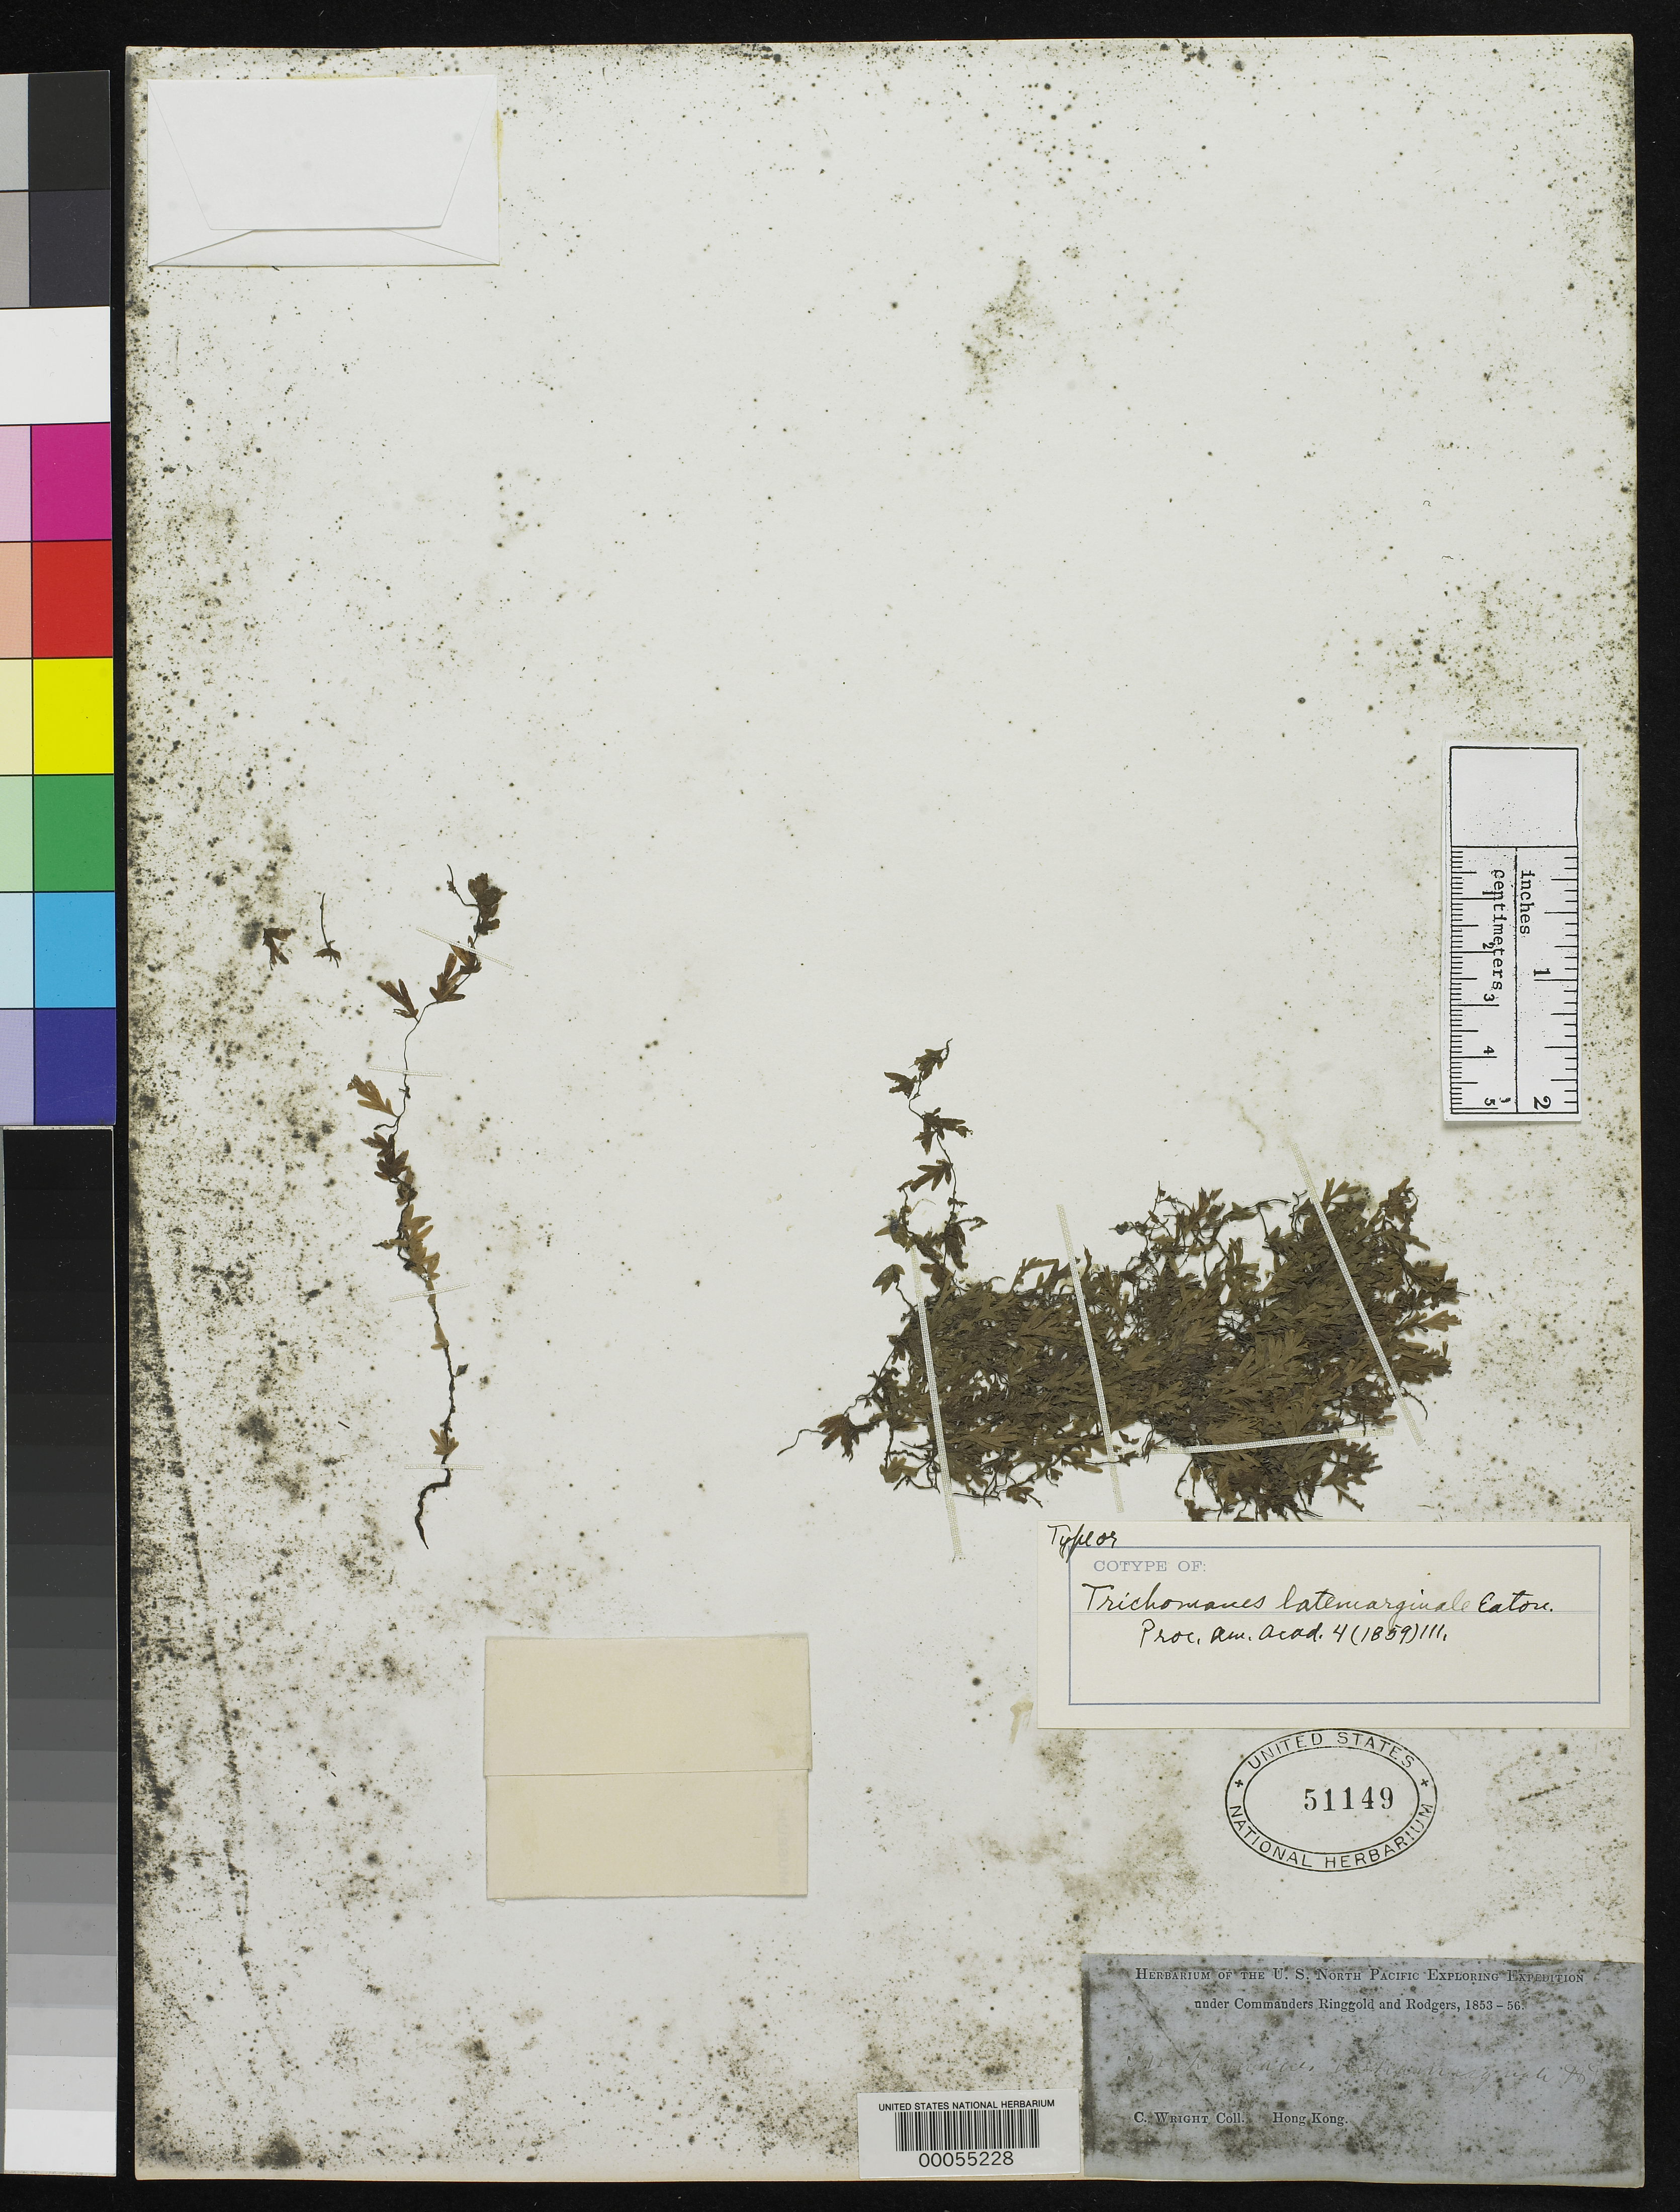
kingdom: Plantae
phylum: Tracheophyta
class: Polypodiopsida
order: Hymenophyllales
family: Hymenophyllaceae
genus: Trichomanes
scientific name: Trichomanes latemarginale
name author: D.C. Eaton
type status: Type Collection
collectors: C. Wright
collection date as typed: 1853 to -- --- 1856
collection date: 1853/1856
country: China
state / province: Hong Kong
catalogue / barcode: US 51149